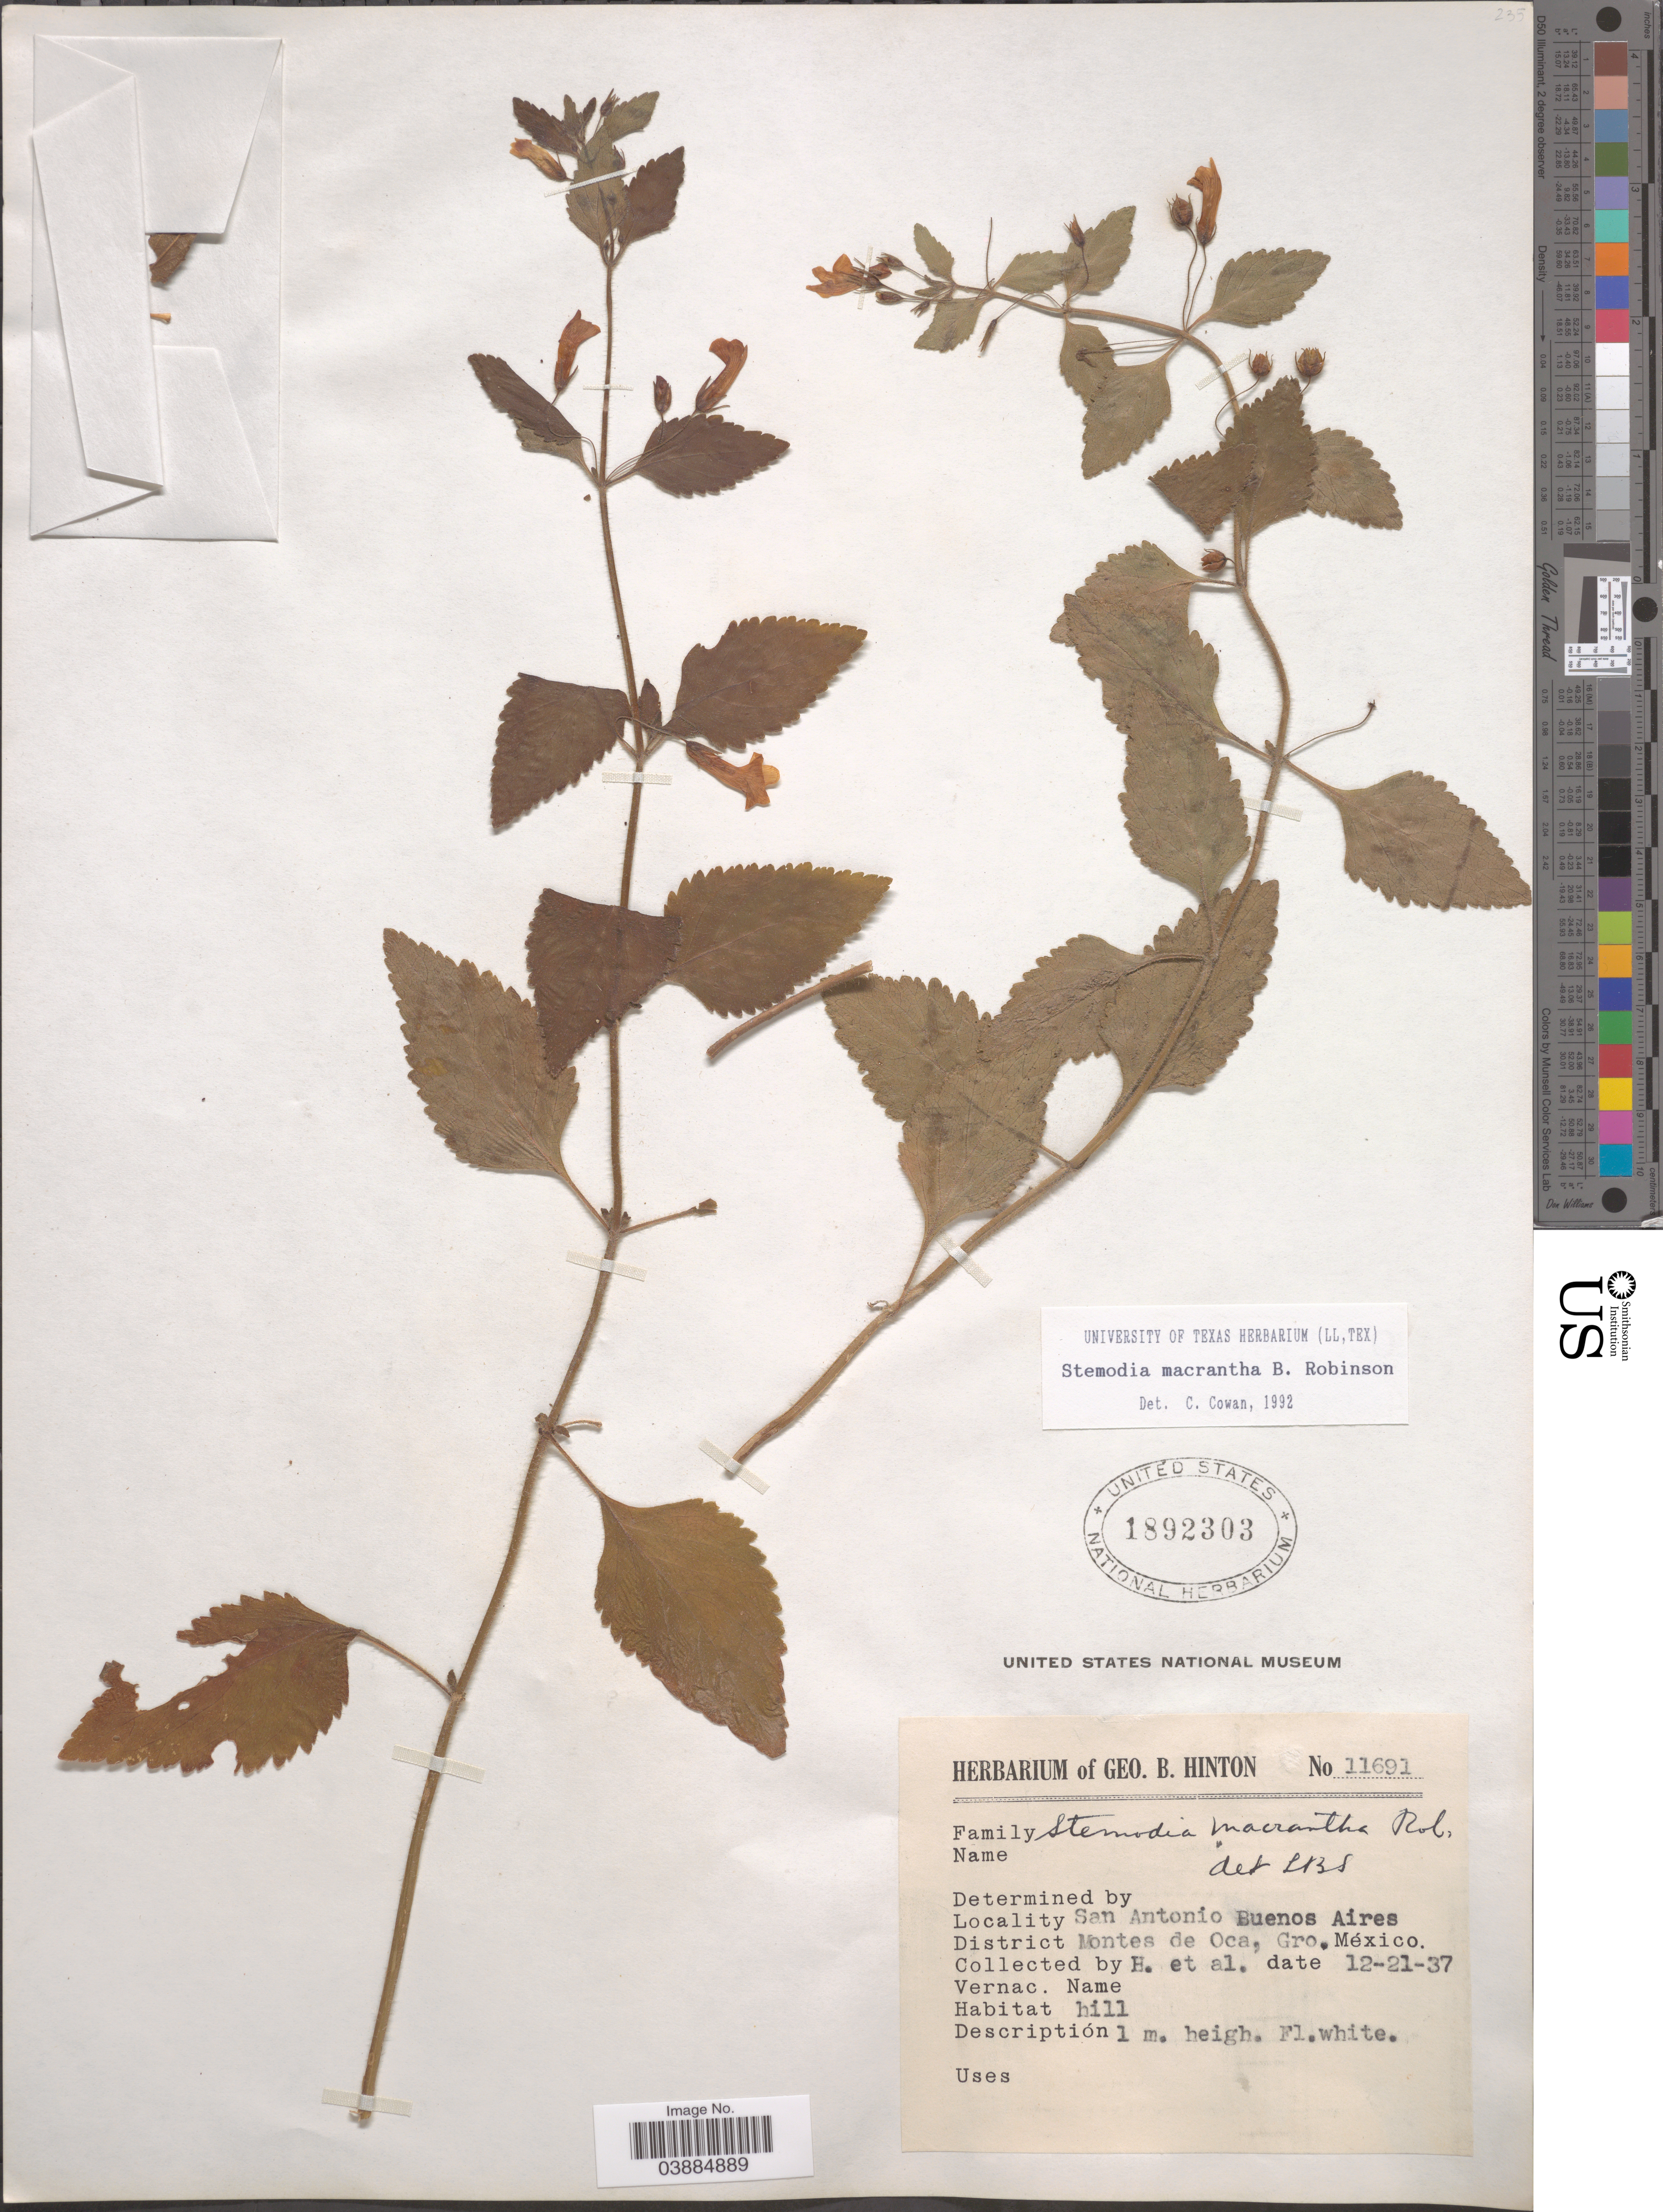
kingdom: Plantae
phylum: Tracheophyta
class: Magnoliopsida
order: Lamiales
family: Plantaginaceae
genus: Stemodia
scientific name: Stemodia micrantha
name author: Brandegee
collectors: G. B. Hinton & et al.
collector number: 11691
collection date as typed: Transcribed d/m/y: 21/12/37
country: Mexico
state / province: Guerrero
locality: San Antonio Buenos Aires. District Montes de Oca.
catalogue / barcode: US 1892303